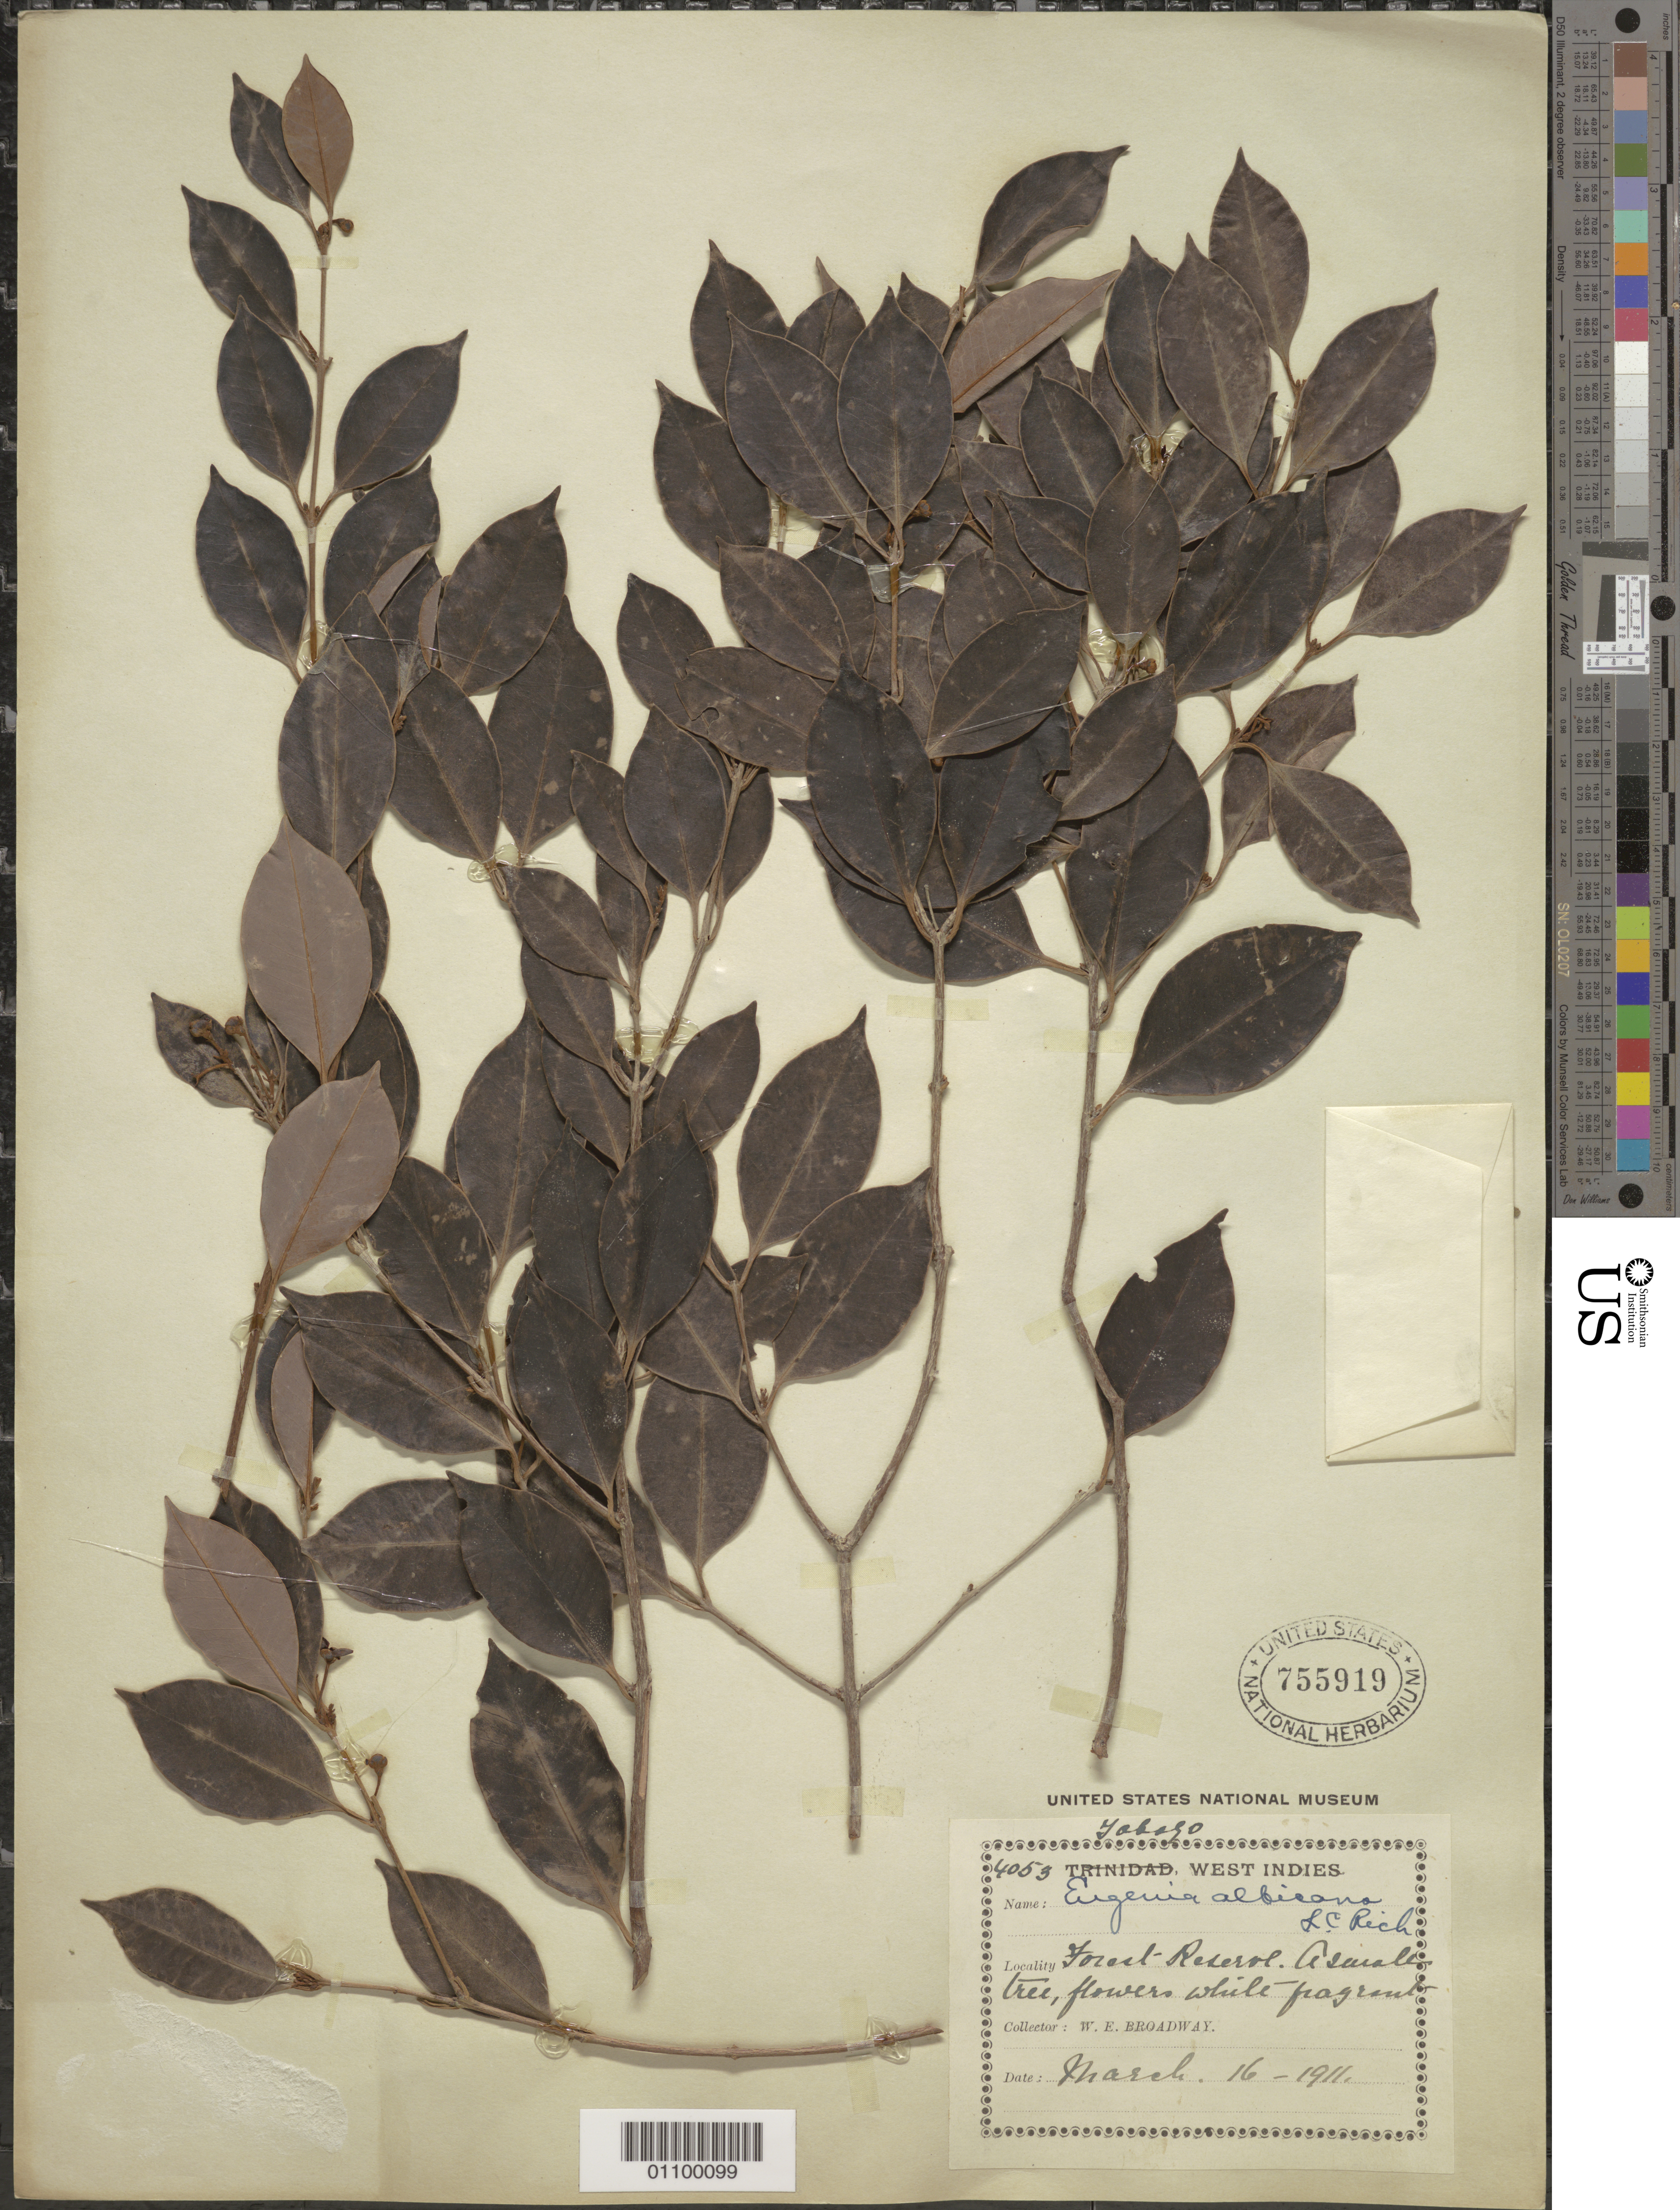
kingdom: Plantae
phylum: Tracheophyta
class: Magnoliopsida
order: Myrtales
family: Myrtaceae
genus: Eugenia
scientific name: Eugenia albicans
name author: (O. Berg) Urb.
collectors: W. E. Broadway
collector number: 4053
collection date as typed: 16 Mar 1911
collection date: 1911-03-16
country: Trinidad and Tobago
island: Tobago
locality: Forest Reserve.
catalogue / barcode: US 755919